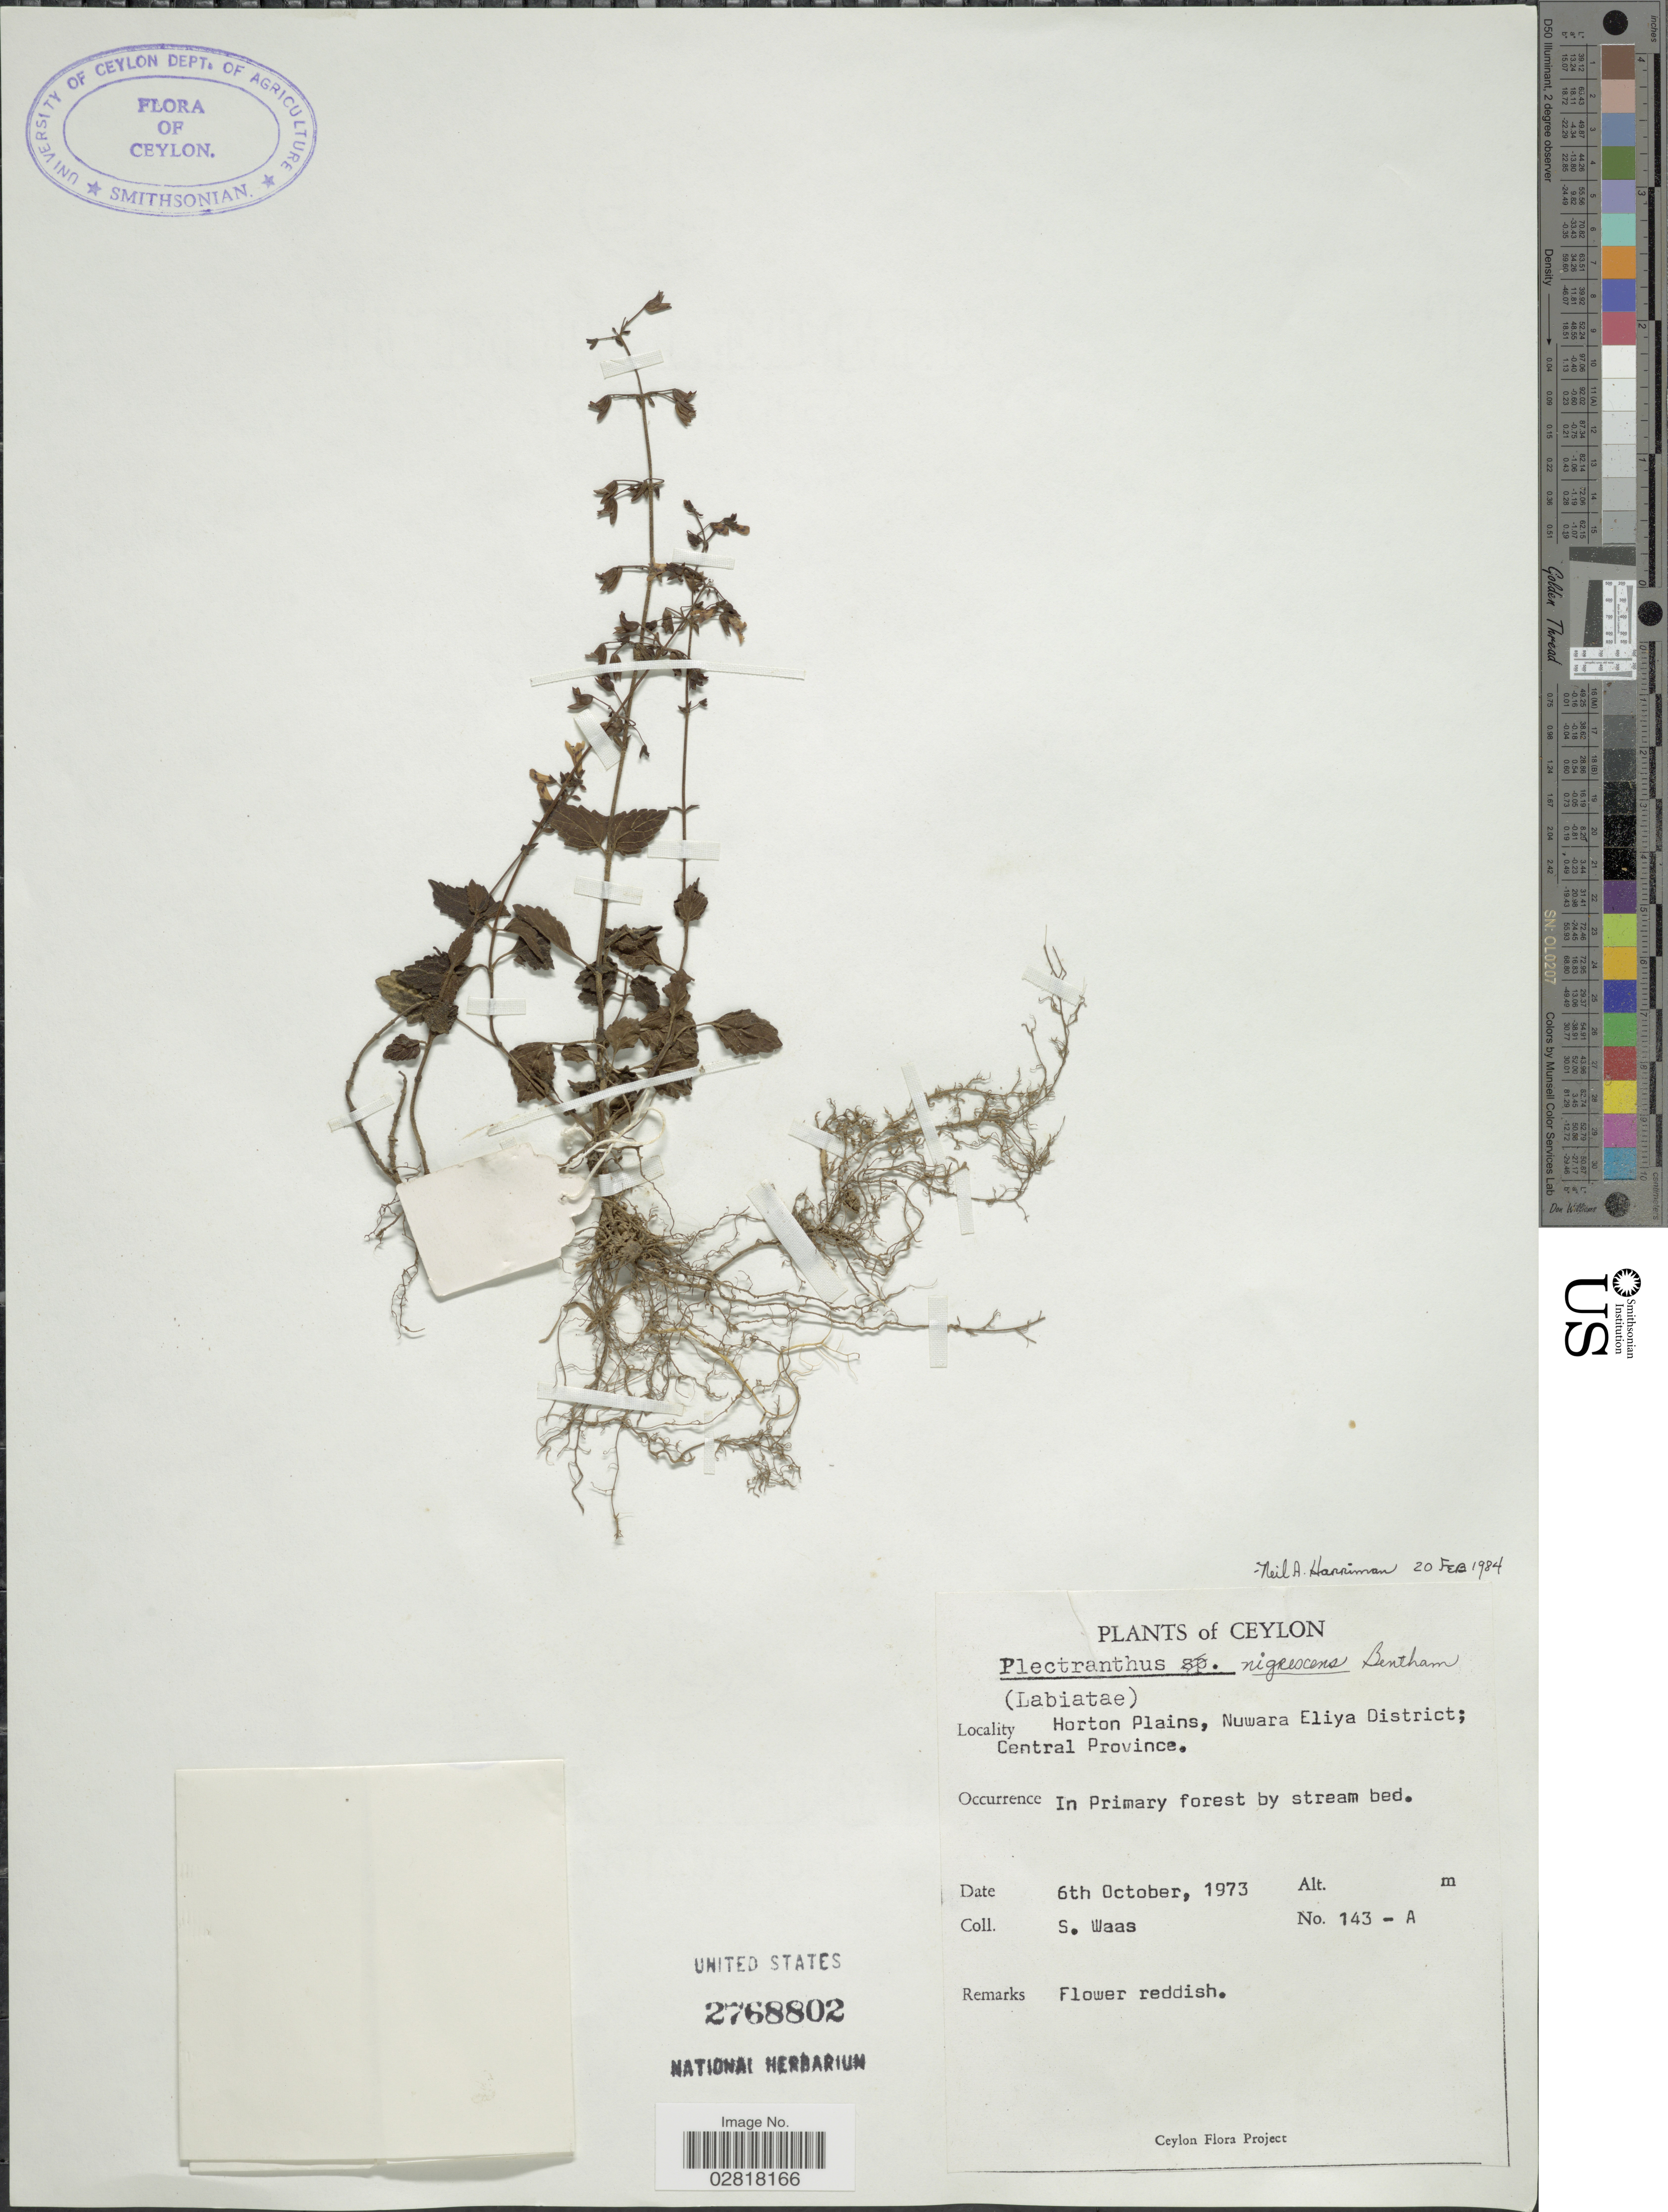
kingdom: Plantae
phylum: Tracheophyta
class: Magnoliopsida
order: Lamiales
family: Lamiaceae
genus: Plectranthus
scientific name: Plectranthus nigrescens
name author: Benth.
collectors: S. Waas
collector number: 143-A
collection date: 1973-10-06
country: Sri Lanka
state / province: Central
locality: Ceylon, Horton Plains, Nuwara Eliya District.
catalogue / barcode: US 2768802